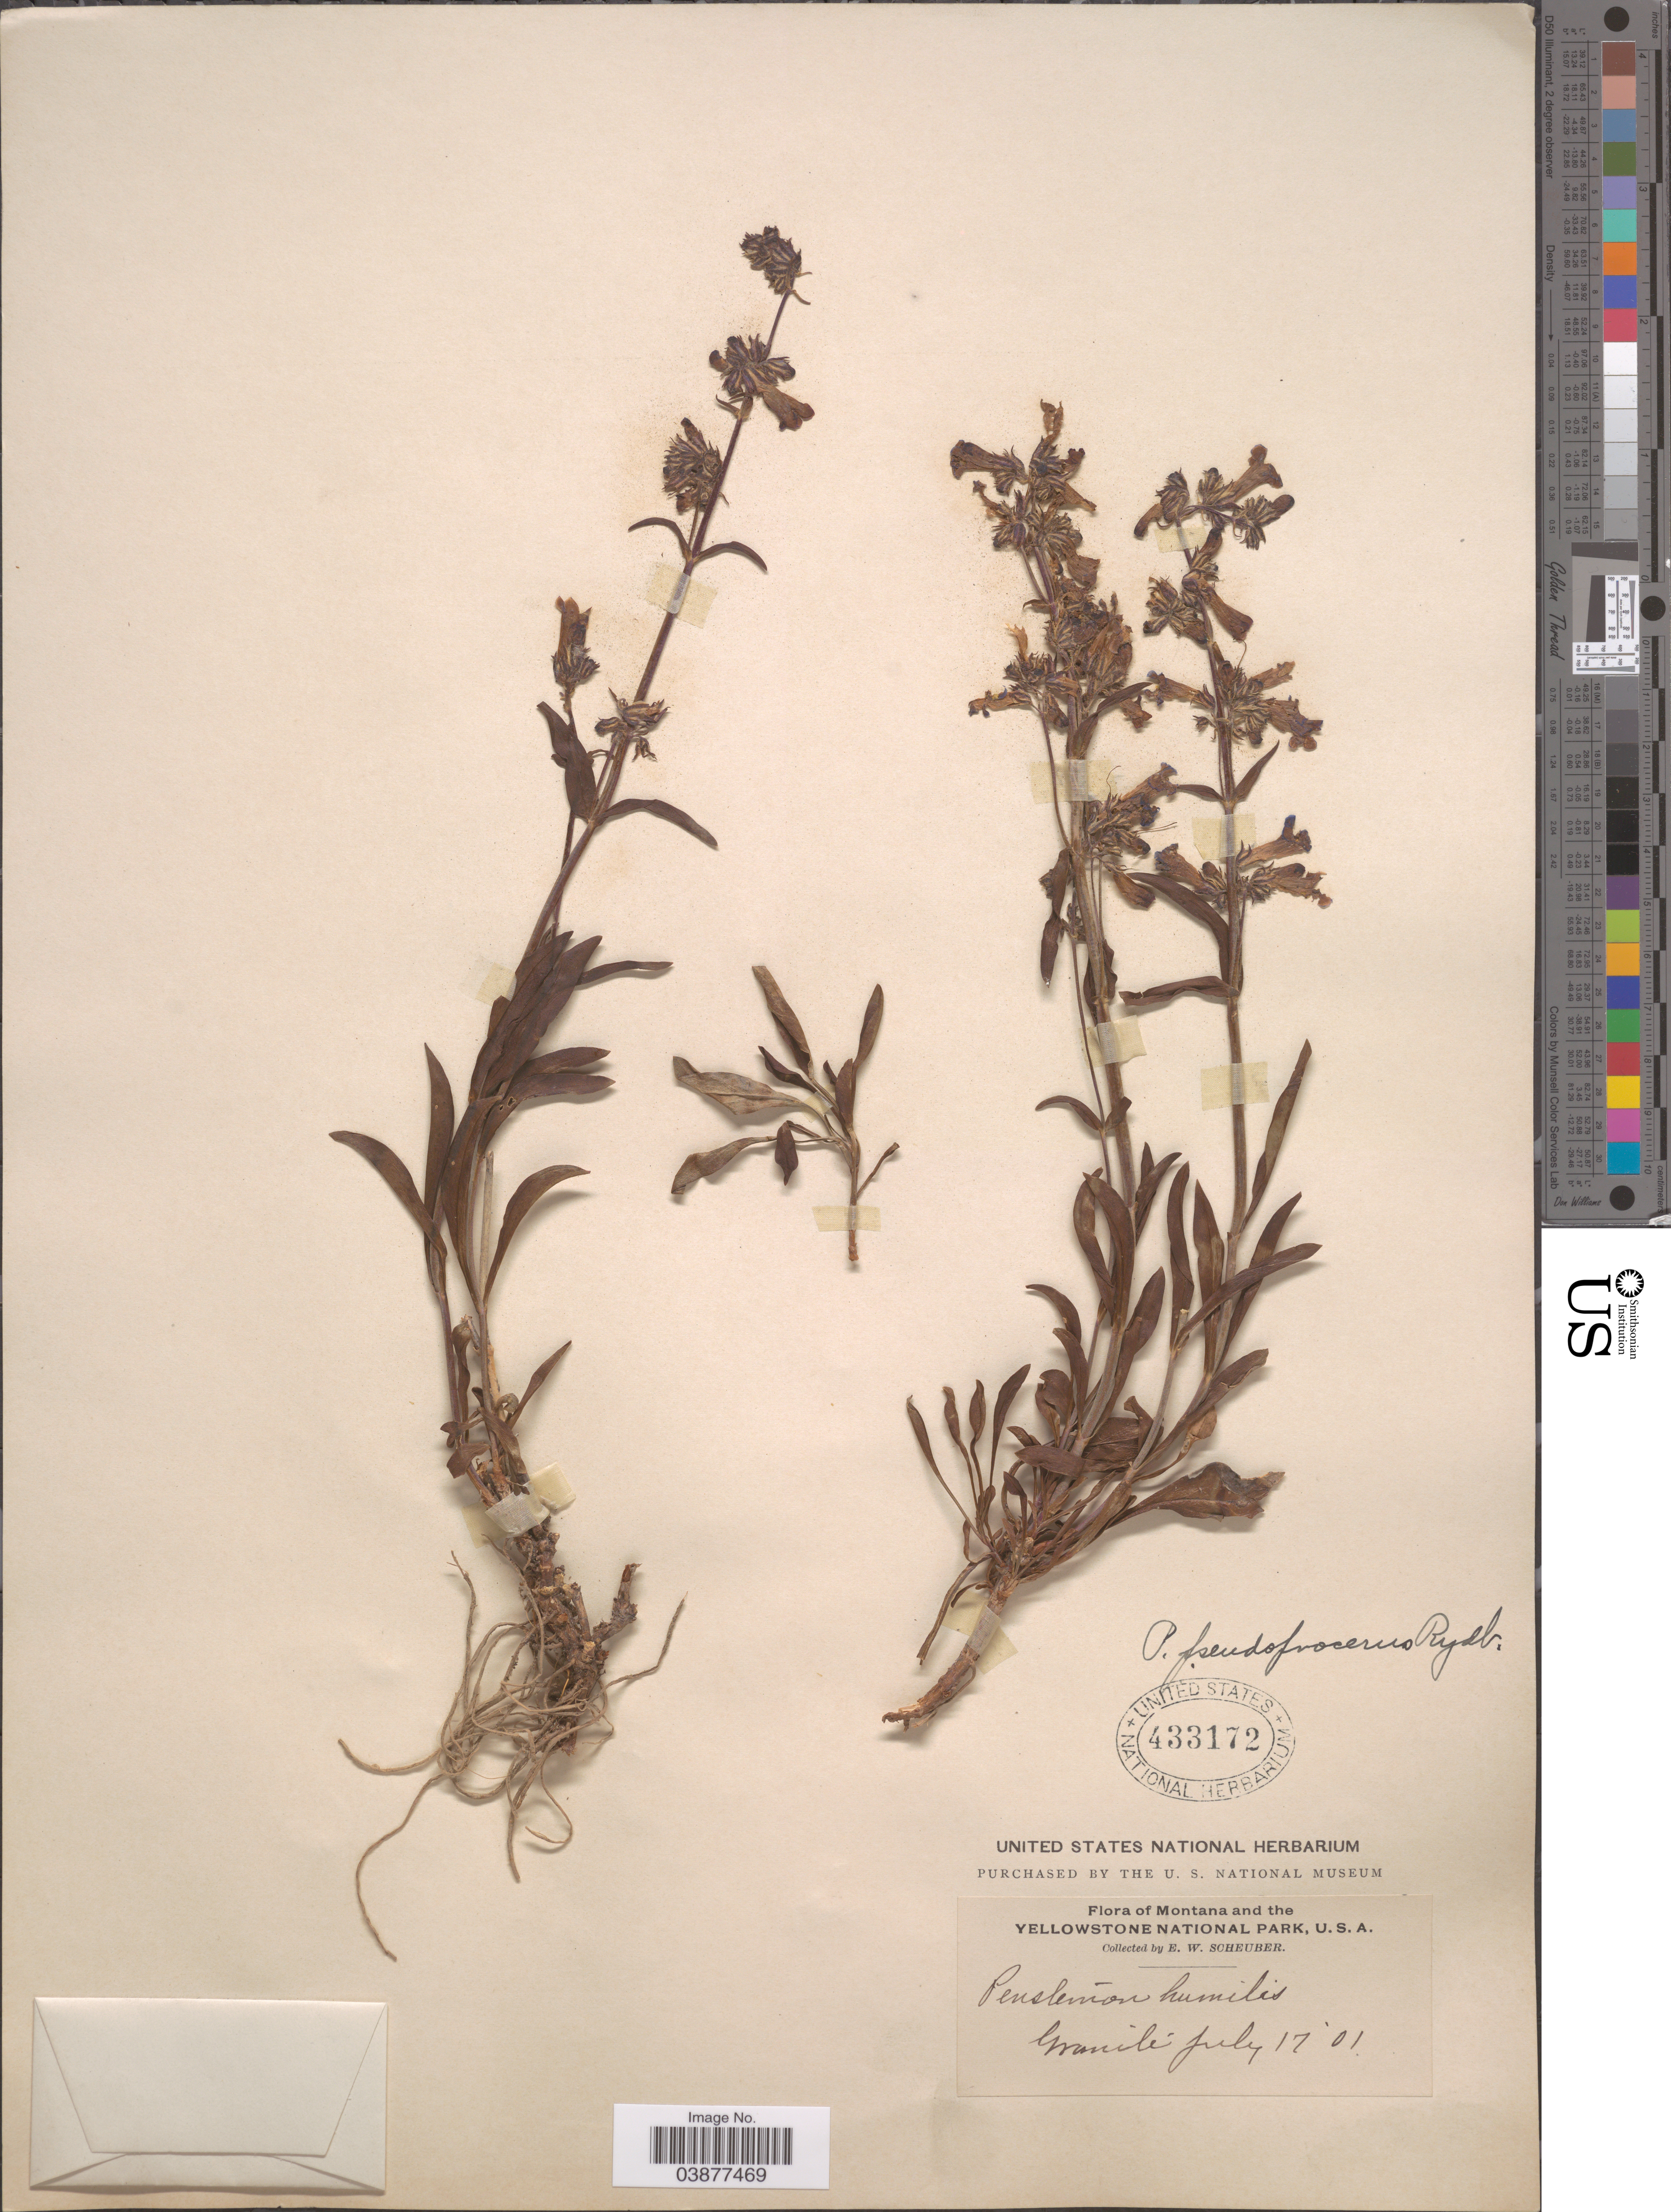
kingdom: Plantae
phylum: Tracheophyta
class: Magnoliopsida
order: Lamiales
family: Plantaginaceae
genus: Penstemon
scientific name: Penstemon pseudoprocerus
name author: Rydb.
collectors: E. Scheuber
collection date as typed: Transcribed d/m/y: 17/7/1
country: United States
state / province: Montana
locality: The Yellowstone National Park. Granite.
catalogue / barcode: US 433172